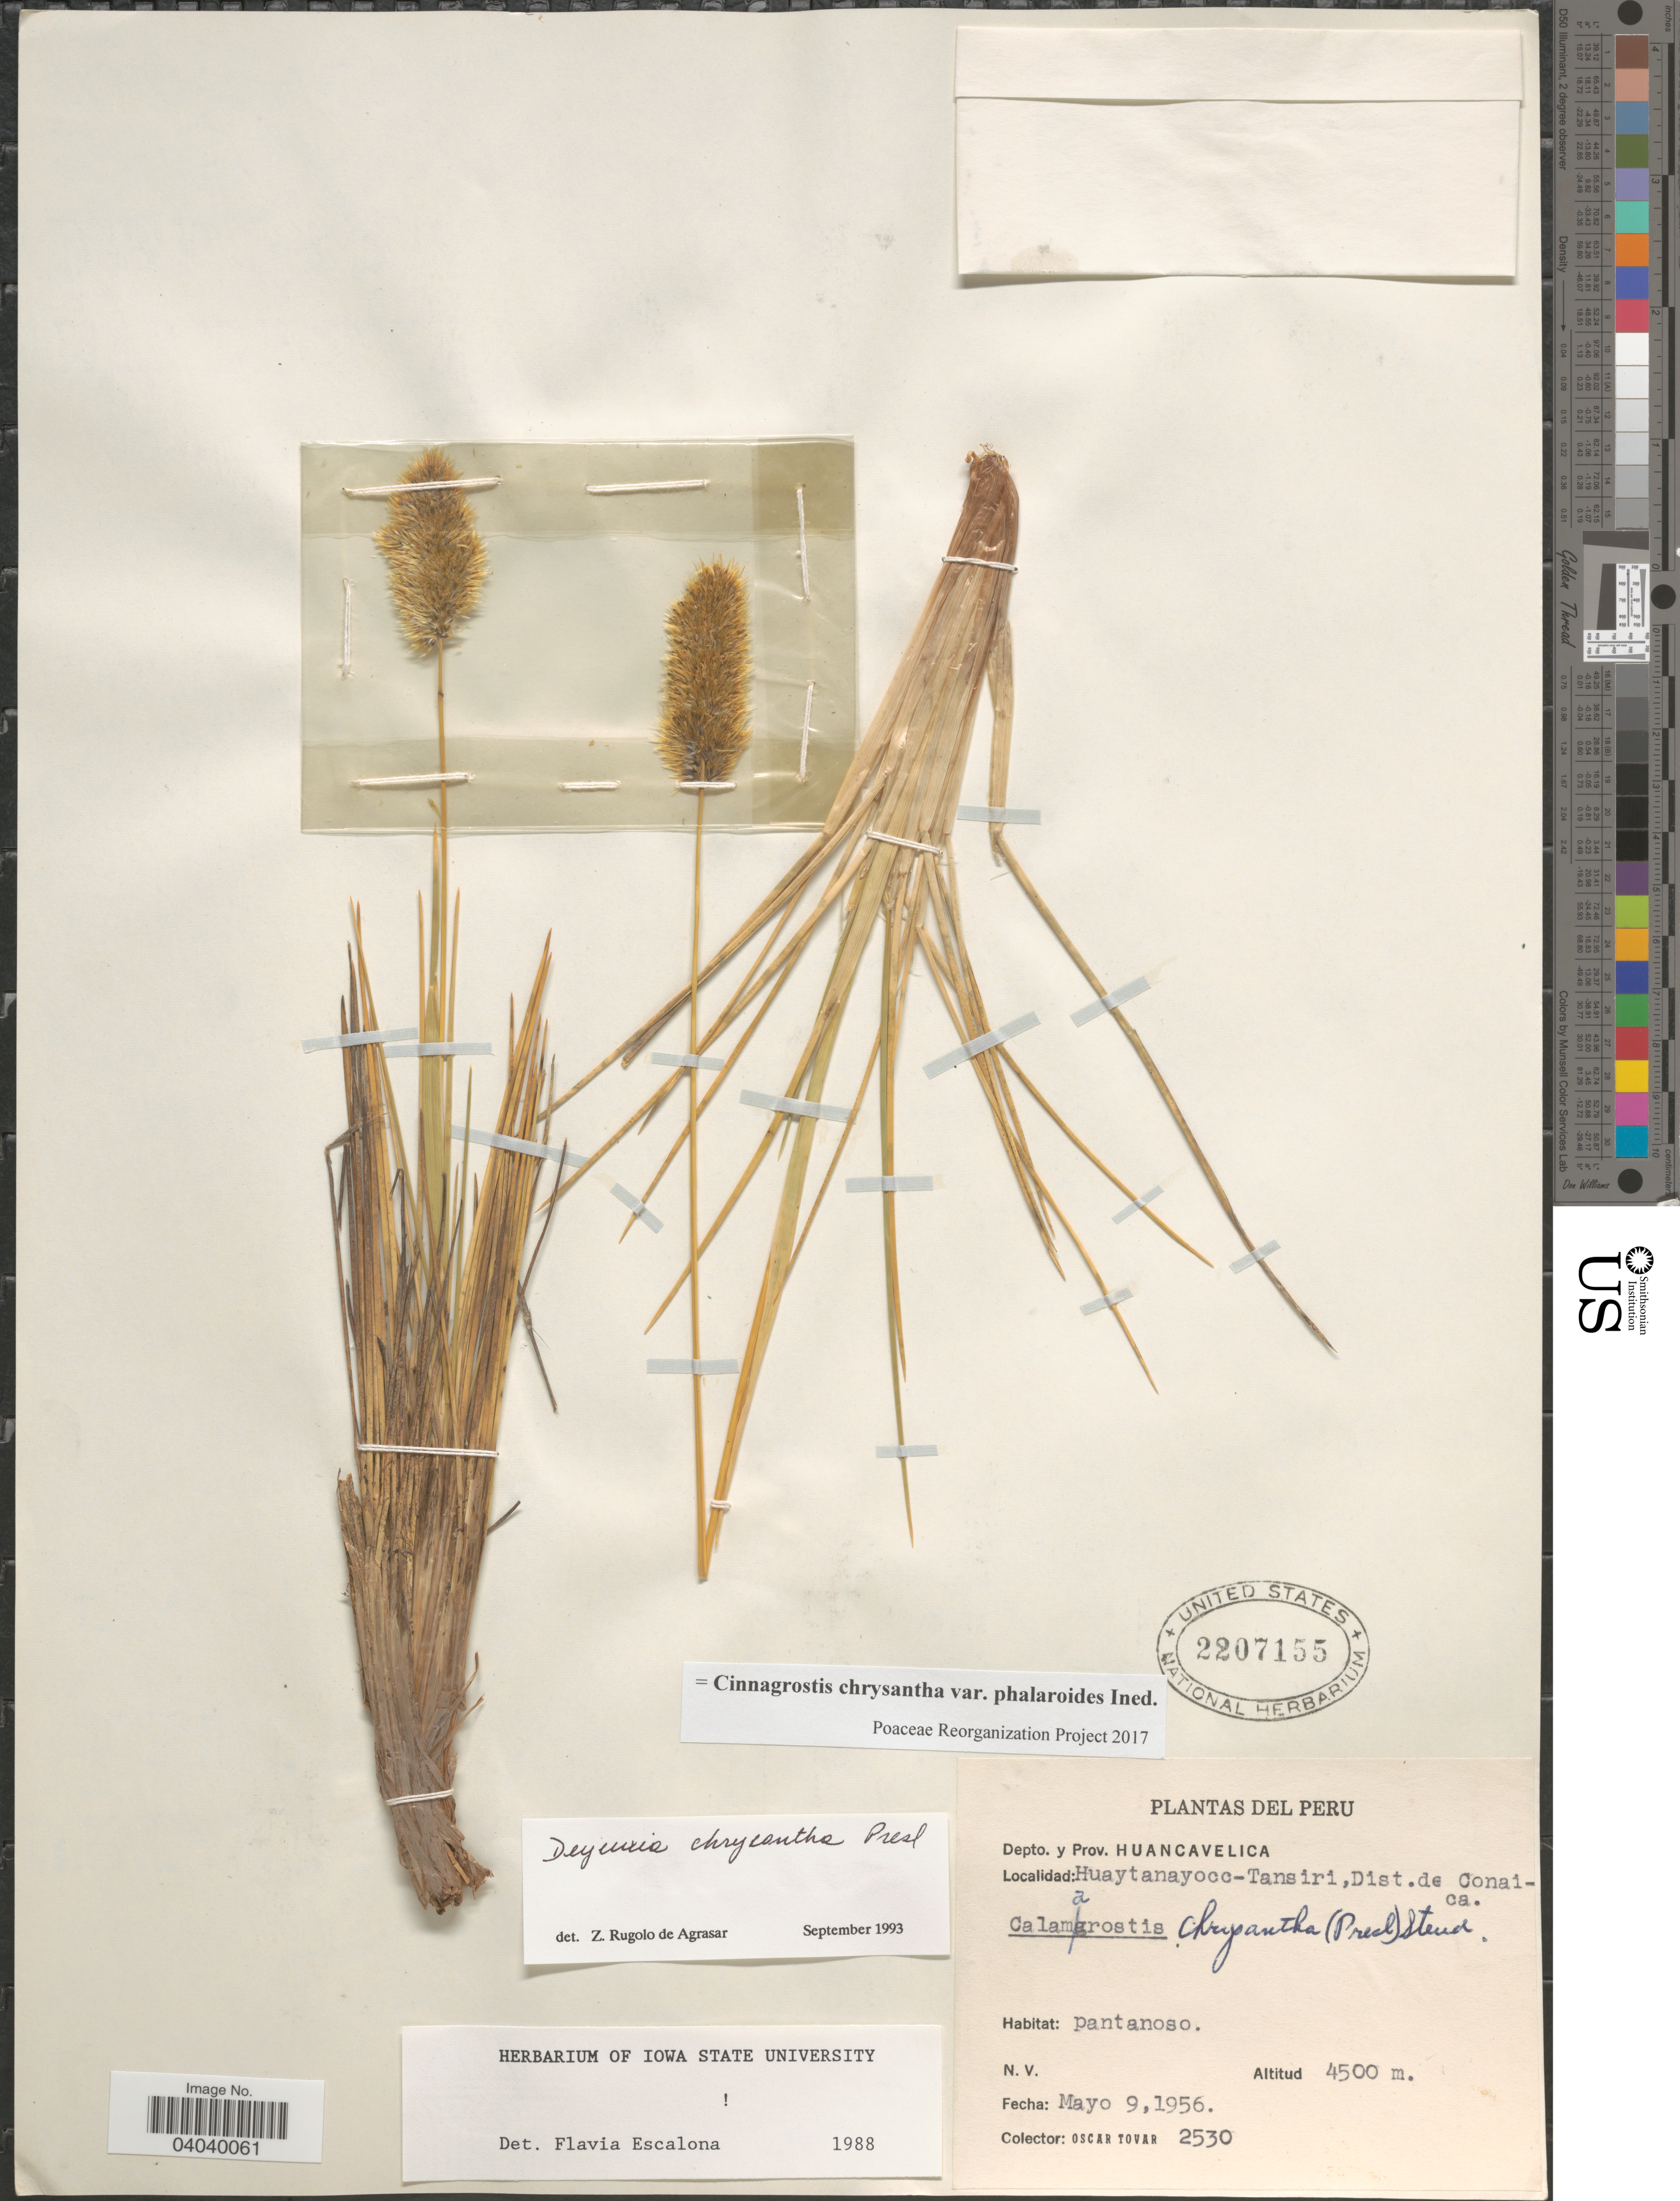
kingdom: Plantae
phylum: Tracheophyta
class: Liliopsida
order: Poales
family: Poaceae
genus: Deschampsia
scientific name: Deschampsia chrysantha var. phalaroides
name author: (Wedd.) Saarela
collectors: O. Tovar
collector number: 2530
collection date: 1956-05-09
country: Peru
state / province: Huancavelica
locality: Depto. y Prov. Huancavelica. Huaytanayocc-Tansiri, Dist. de Conaica.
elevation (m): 4500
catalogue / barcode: US 2207155